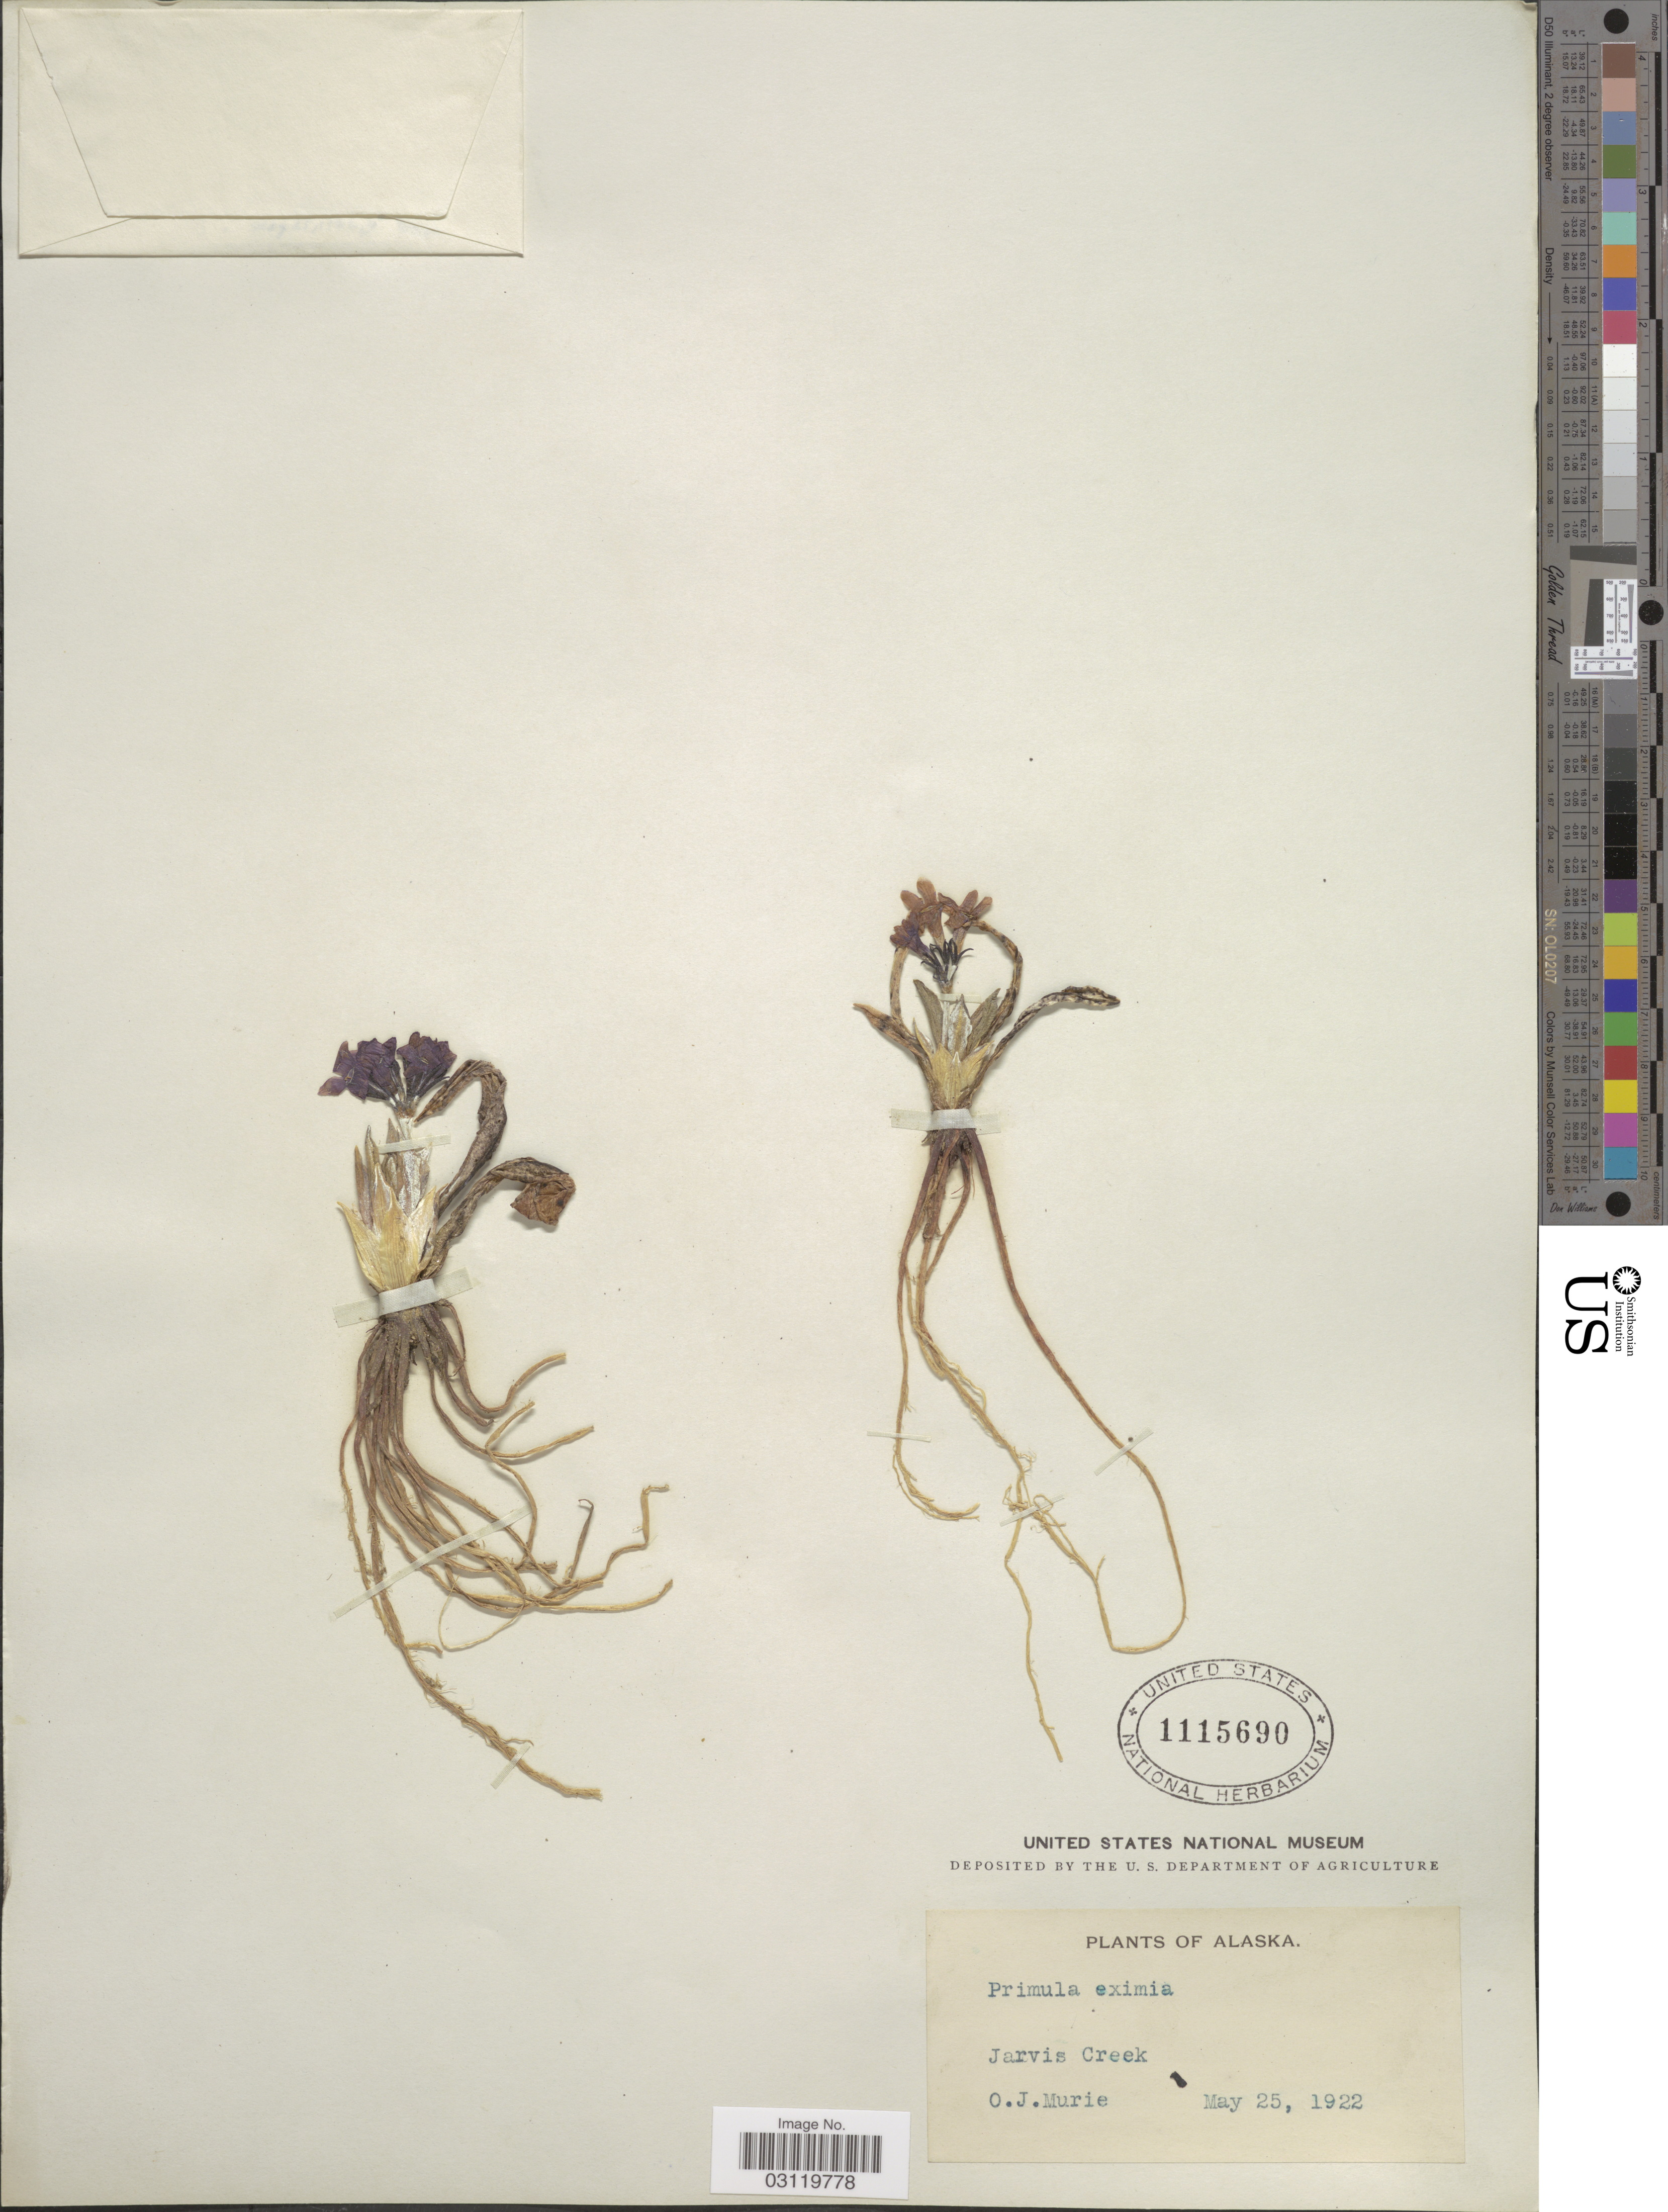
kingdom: Plantae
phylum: Tracheophyta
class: Magnoliopsida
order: Ericales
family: Primulaceae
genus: Primula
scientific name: Primula tschuktschorum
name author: Kjellm.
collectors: O. Murie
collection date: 1922-05-25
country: United States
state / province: Alaska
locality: Jarvis Creek.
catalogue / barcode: US 1115690